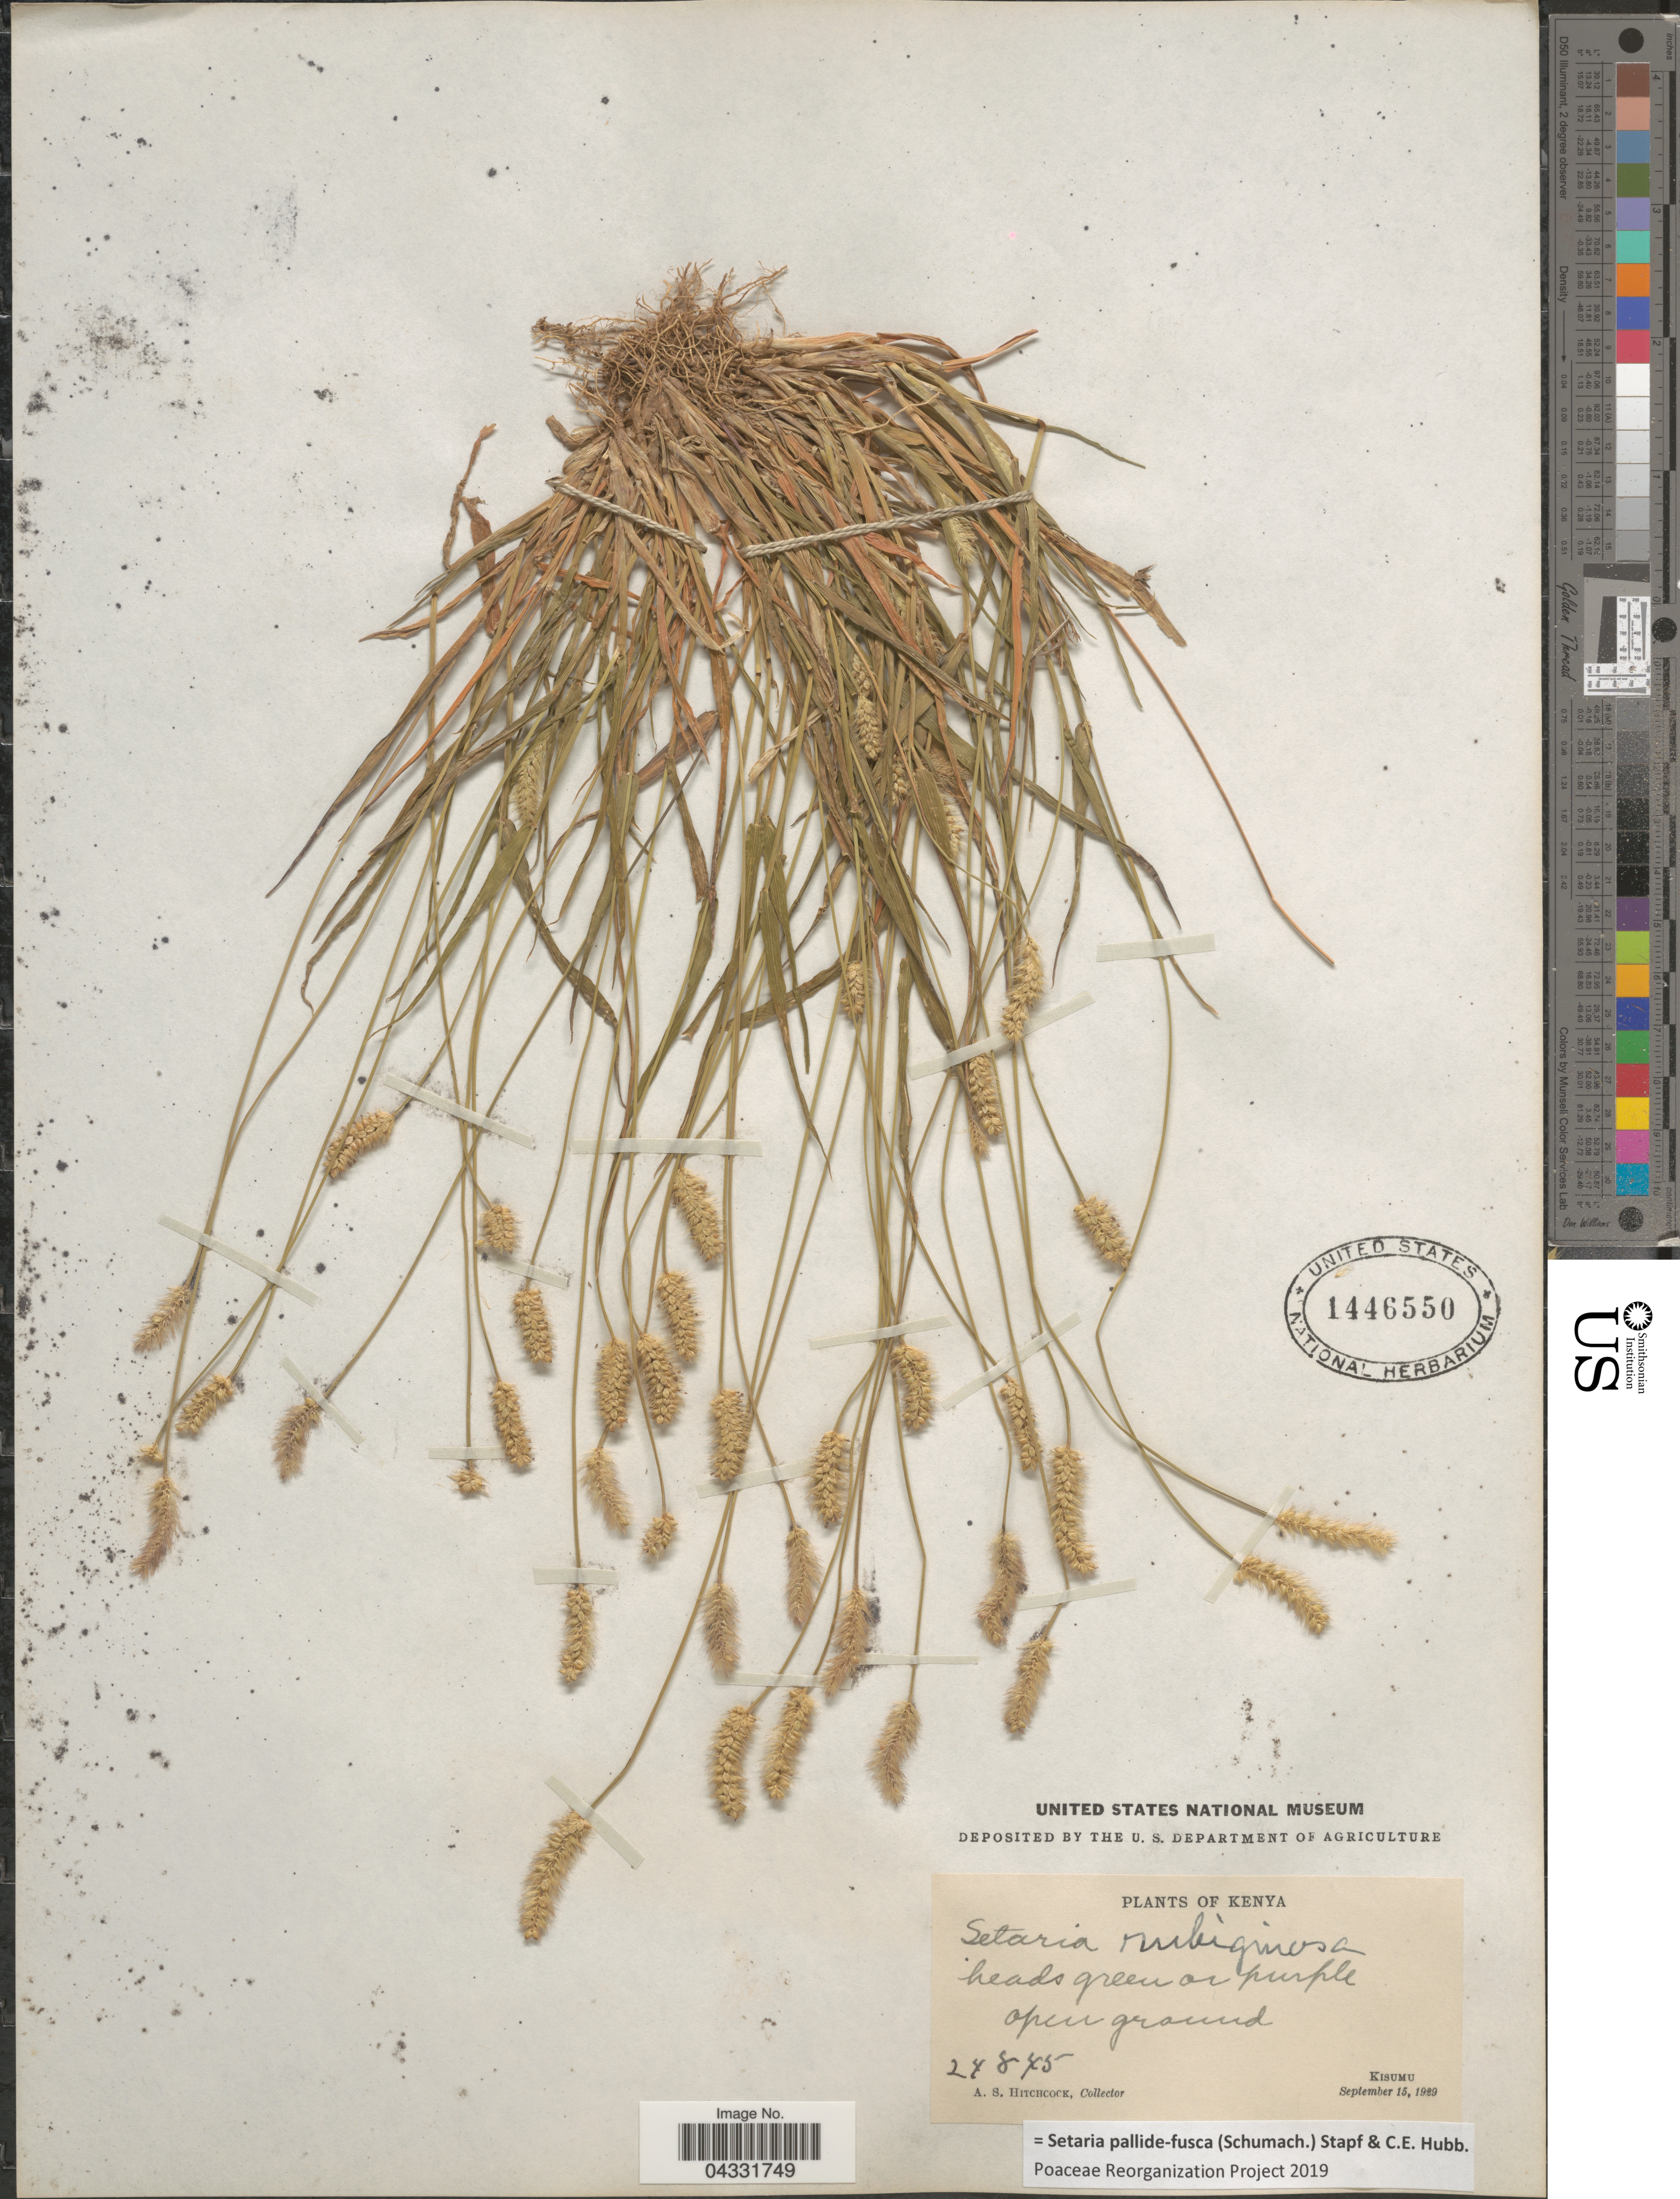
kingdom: Plantae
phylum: Tracheophyta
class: Liliopsida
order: Poales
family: Poaceae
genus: Setaria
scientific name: Setaria pallide-fusca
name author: (Schumach.) Stapf & C.E. Hubb.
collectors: A. S. Hitchcock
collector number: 24875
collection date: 1929-09-15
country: Kenya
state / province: Kisumu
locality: Heads green or purple open ground.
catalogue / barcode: US 1446550